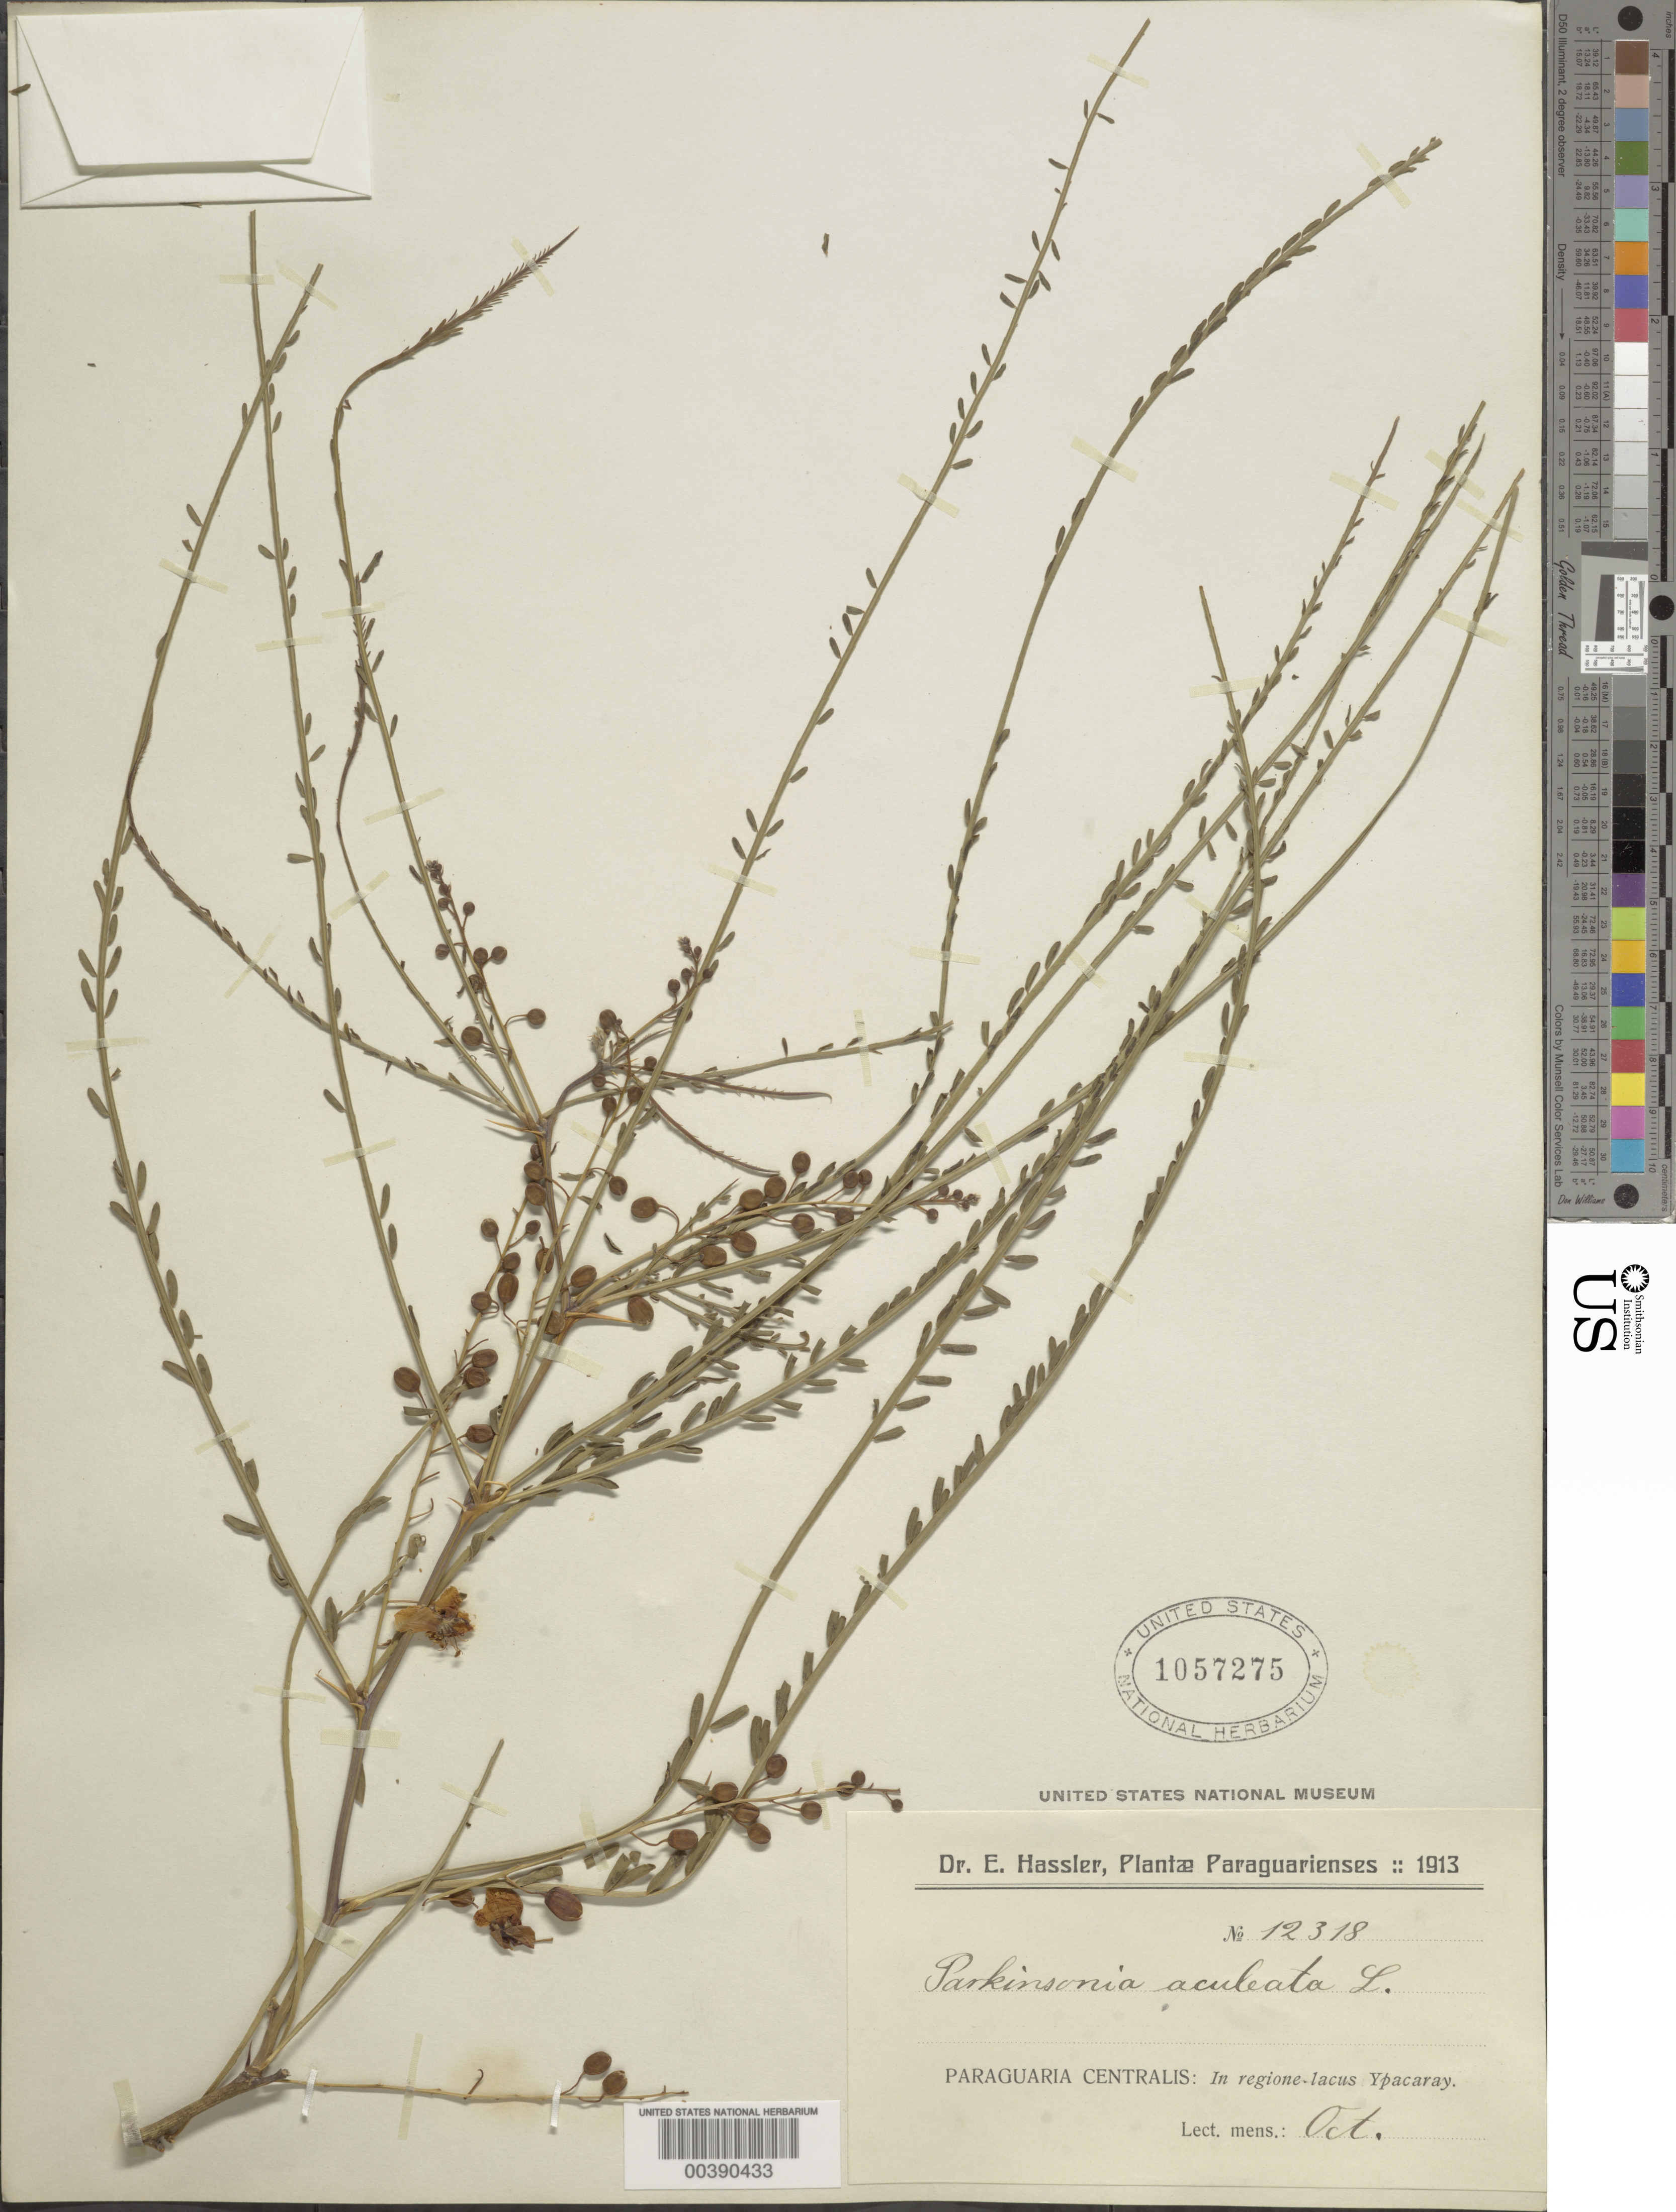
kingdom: Plantae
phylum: Tracheophyta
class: Magnoliopsida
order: Fabales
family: Fabaceae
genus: Parkinsonia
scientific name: Parkinsonia aculeata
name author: L.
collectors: E. Hassler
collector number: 12318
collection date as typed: Oct 1913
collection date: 1913-10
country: Paraguay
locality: In regione-lacus ypacaray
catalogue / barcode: US 1057275